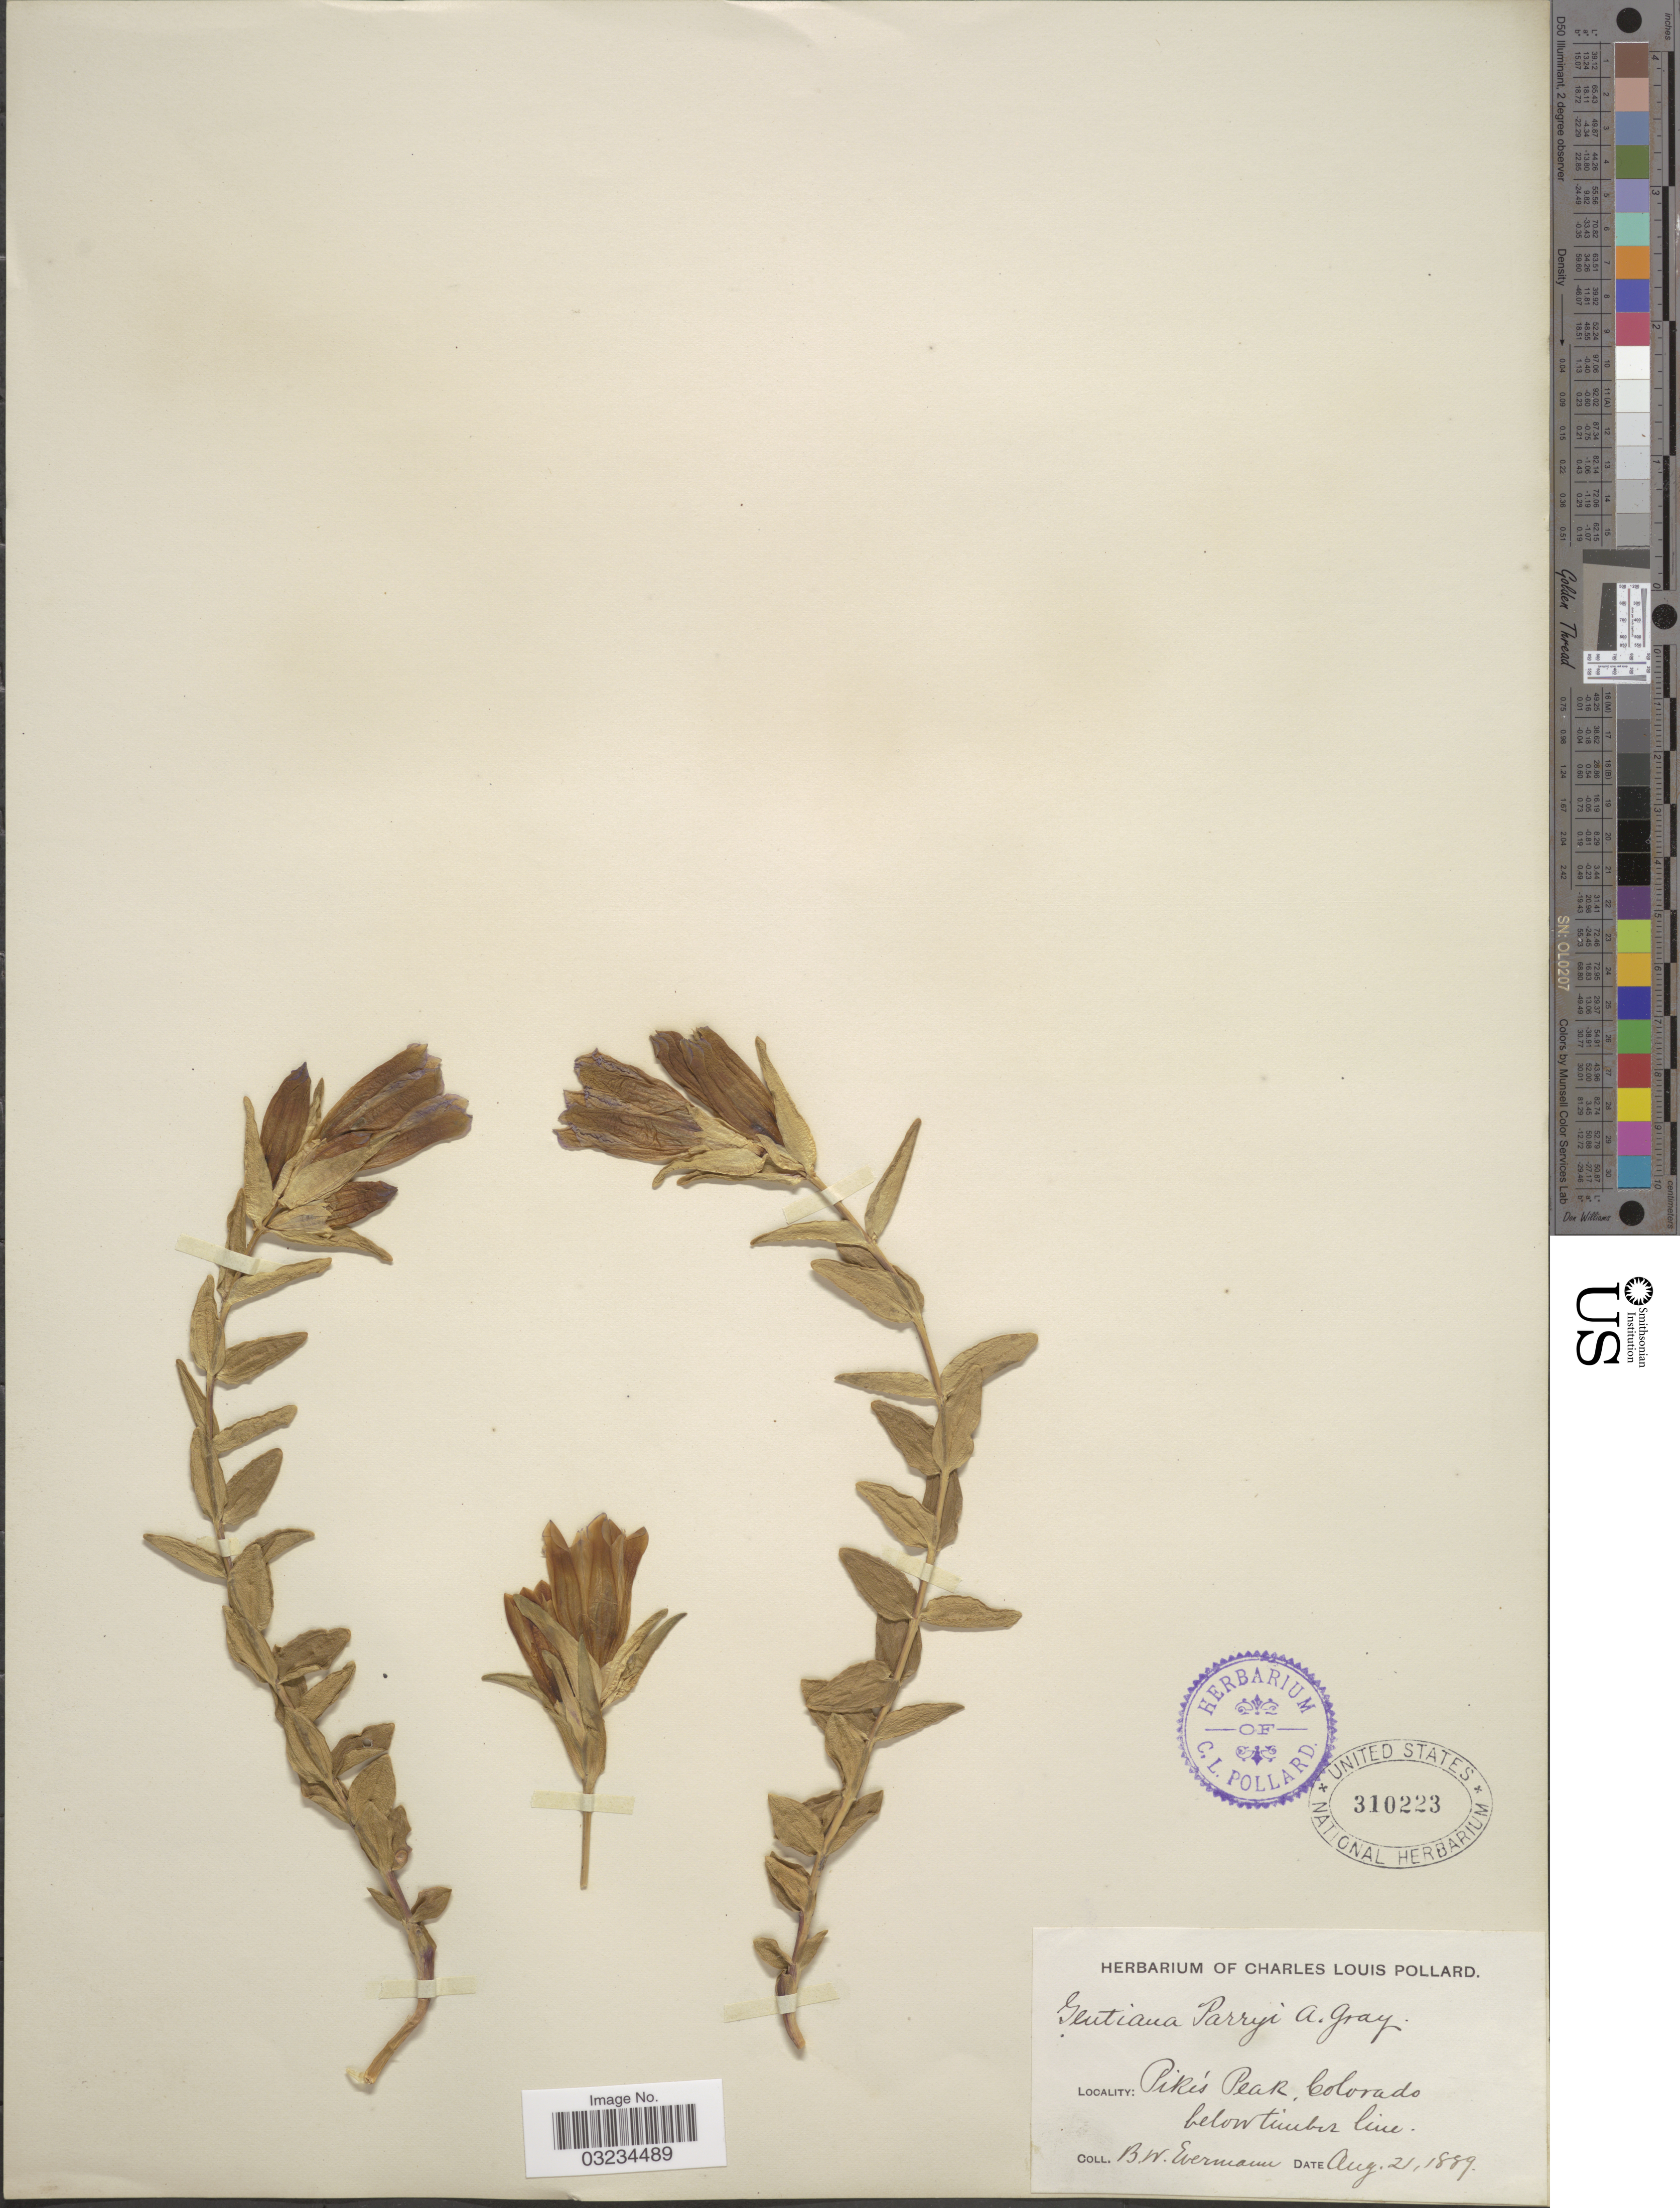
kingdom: Plantae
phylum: Tracheophyta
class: Magnoliopsida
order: Gentianales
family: Gentianaceae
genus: Gentiana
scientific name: Gentiana parryi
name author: Engelm.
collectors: B. W. Evermann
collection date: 1889-08-21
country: United States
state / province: Colorado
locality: Pike's Peak, below timber line.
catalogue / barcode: US 310223